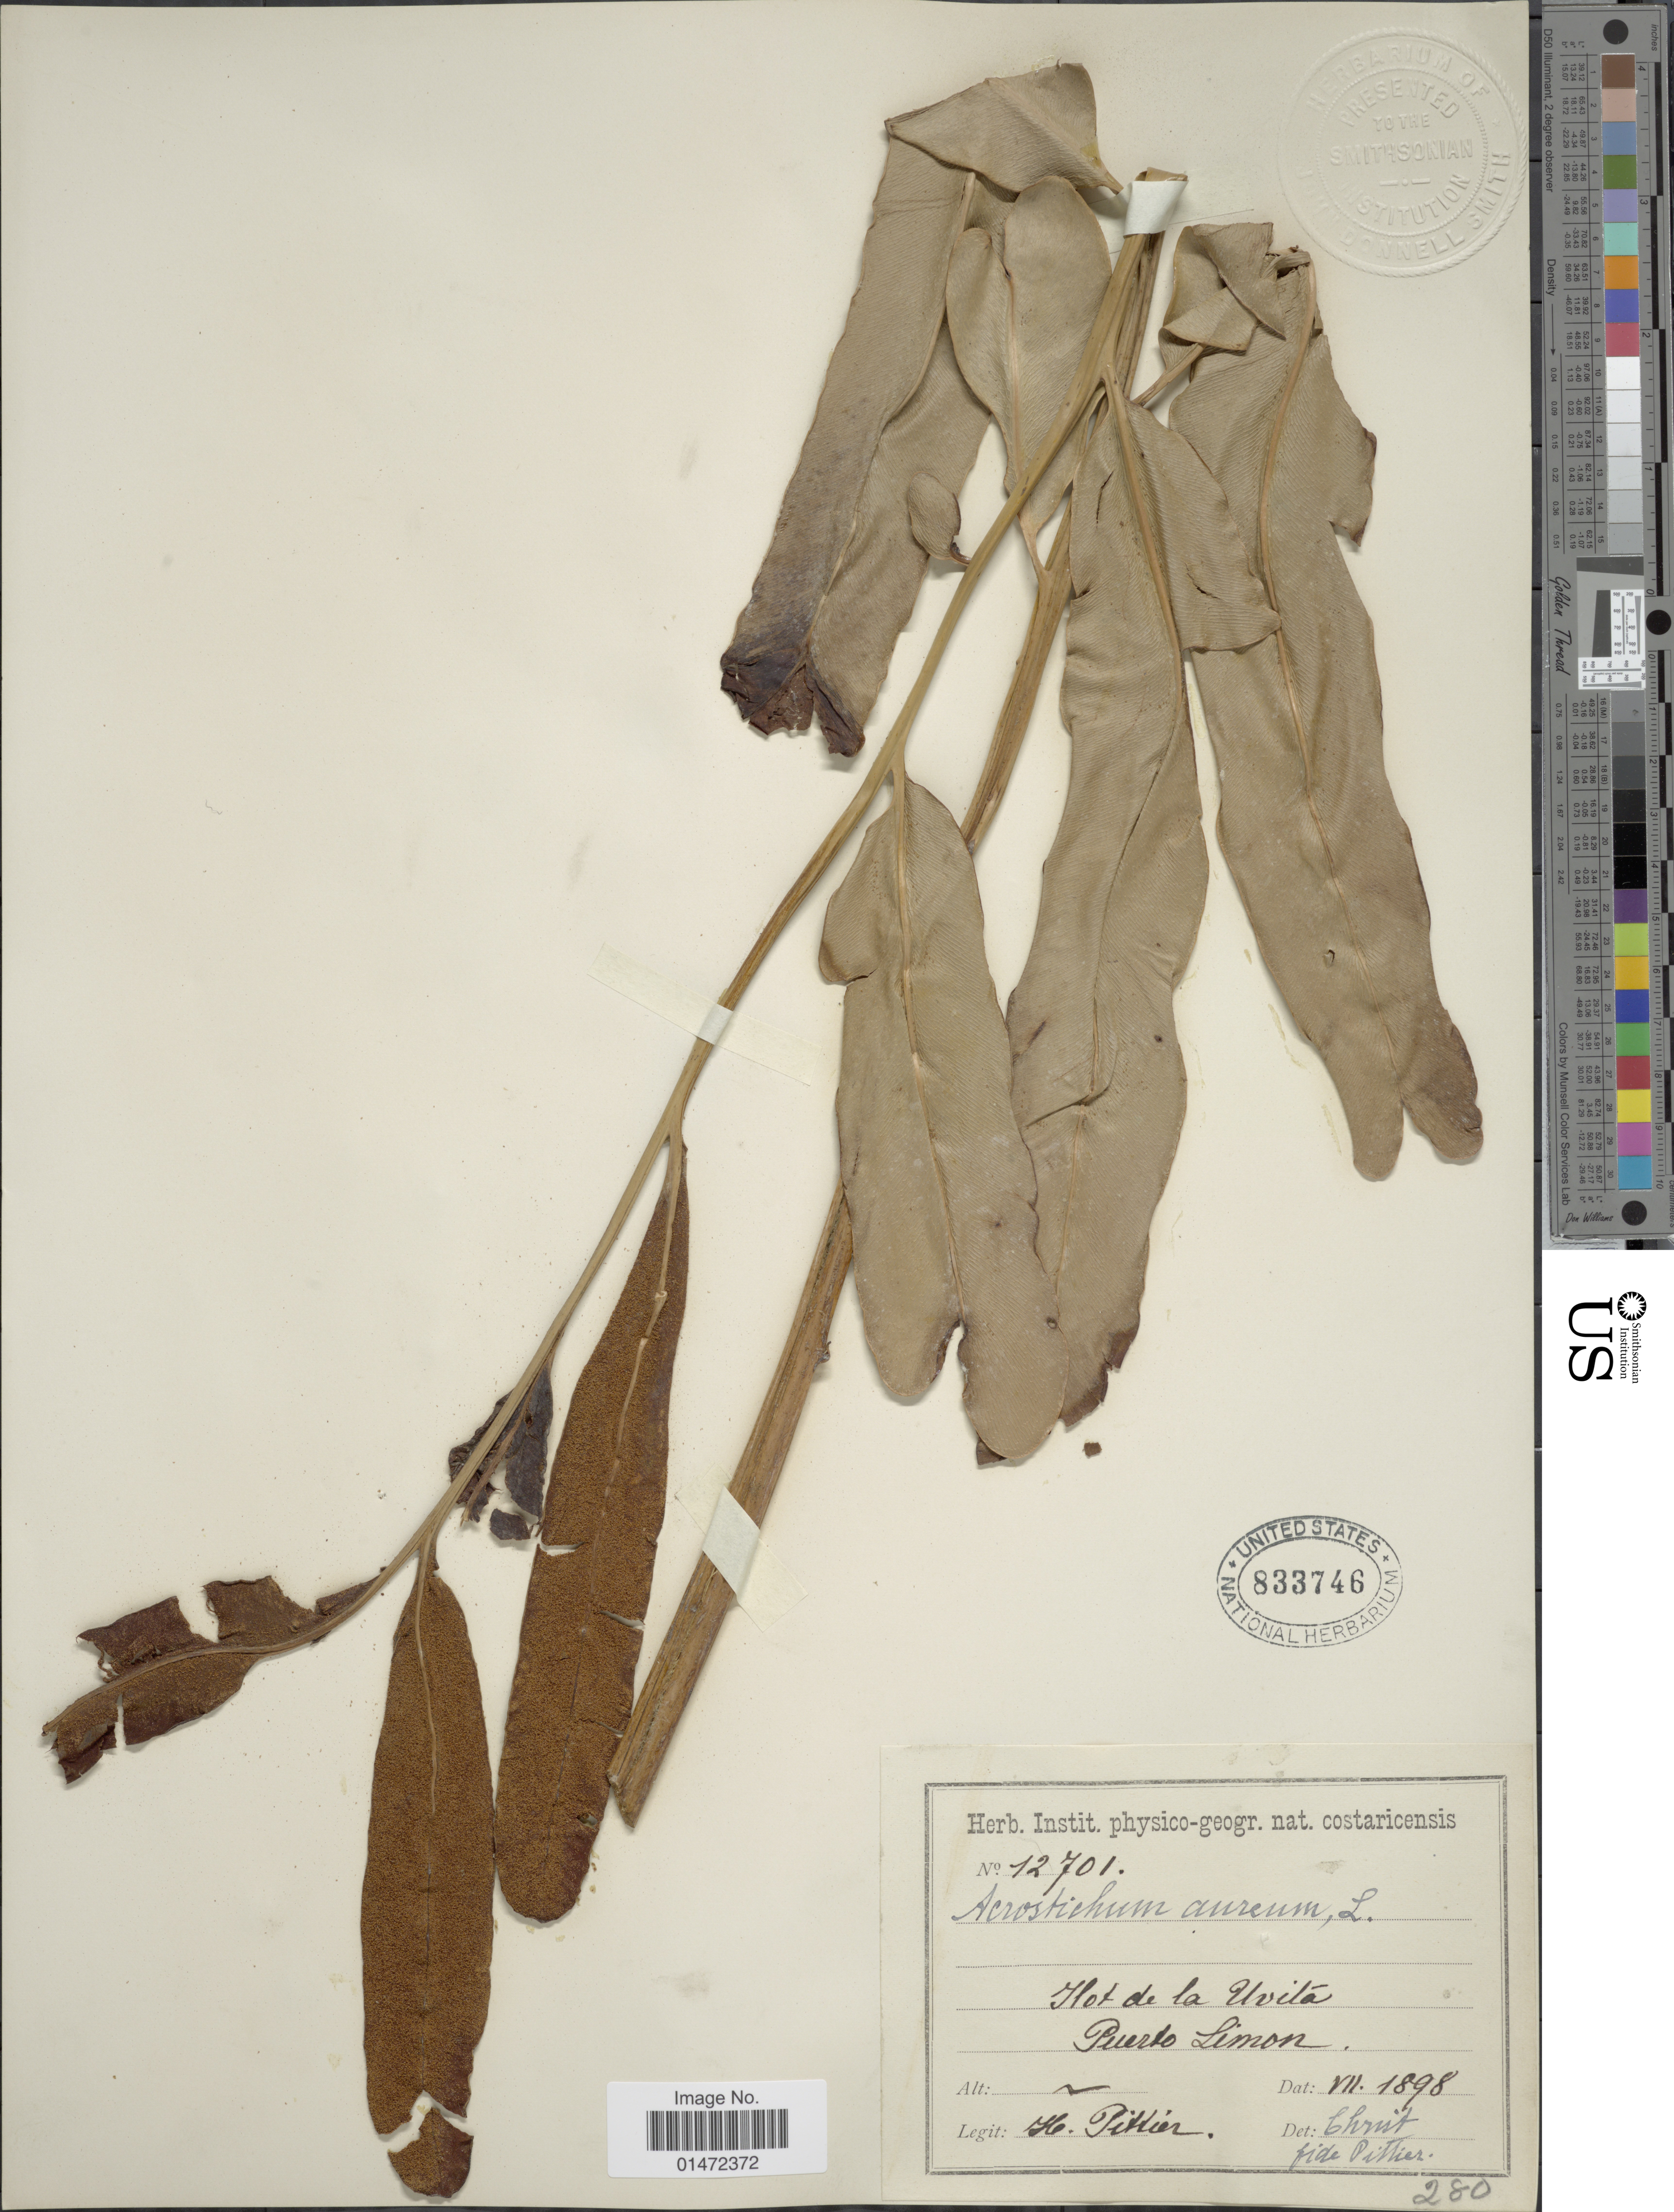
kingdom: Plantae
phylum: Tracheophyta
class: Polypodiopsida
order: Polypodiales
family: Pteridaceae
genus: Acrostichum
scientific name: Acrostichum aureum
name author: L.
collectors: H. F. Pittier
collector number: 12701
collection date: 1898-07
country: Costa Rica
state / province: Limón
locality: Hot de la Uvita, Puerto Limon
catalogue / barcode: US 833746